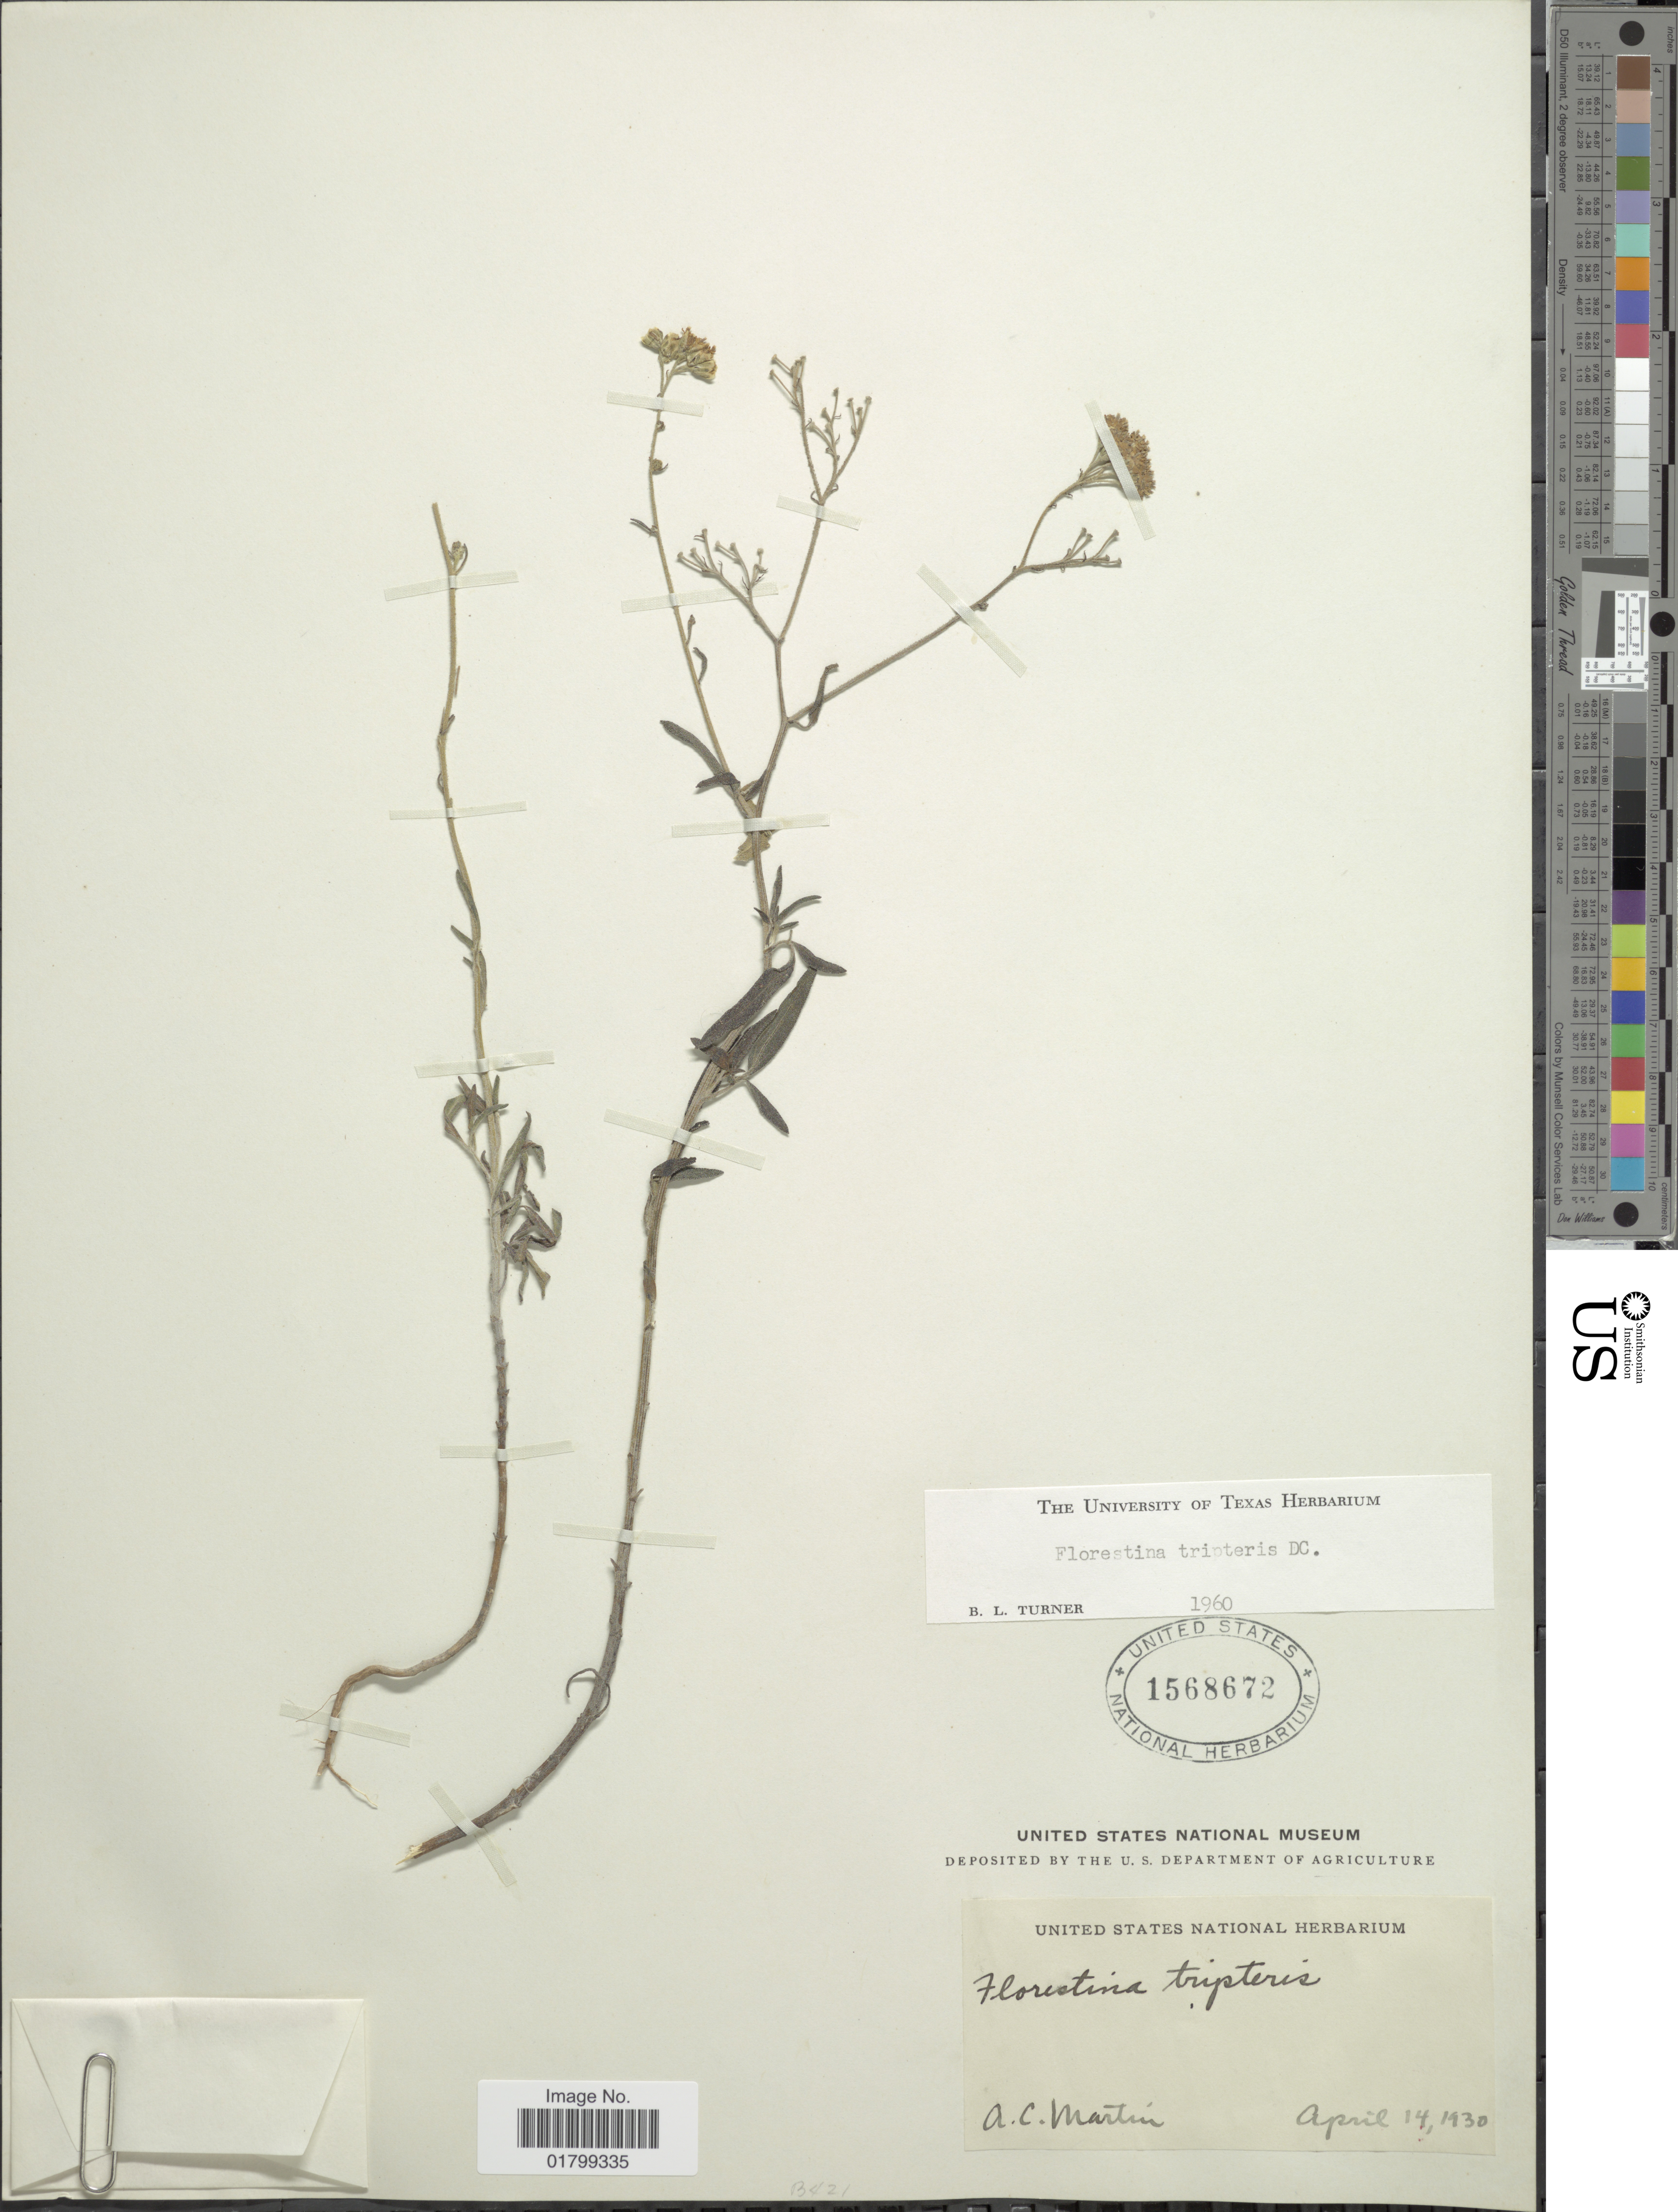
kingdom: Plantae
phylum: Tracheophyta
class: Magnoliopsida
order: Asterales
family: Asteraceae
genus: Florestina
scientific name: Florestina tripteris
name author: DC.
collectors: A. C. Martin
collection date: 1930-04-14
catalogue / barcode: US 1568672